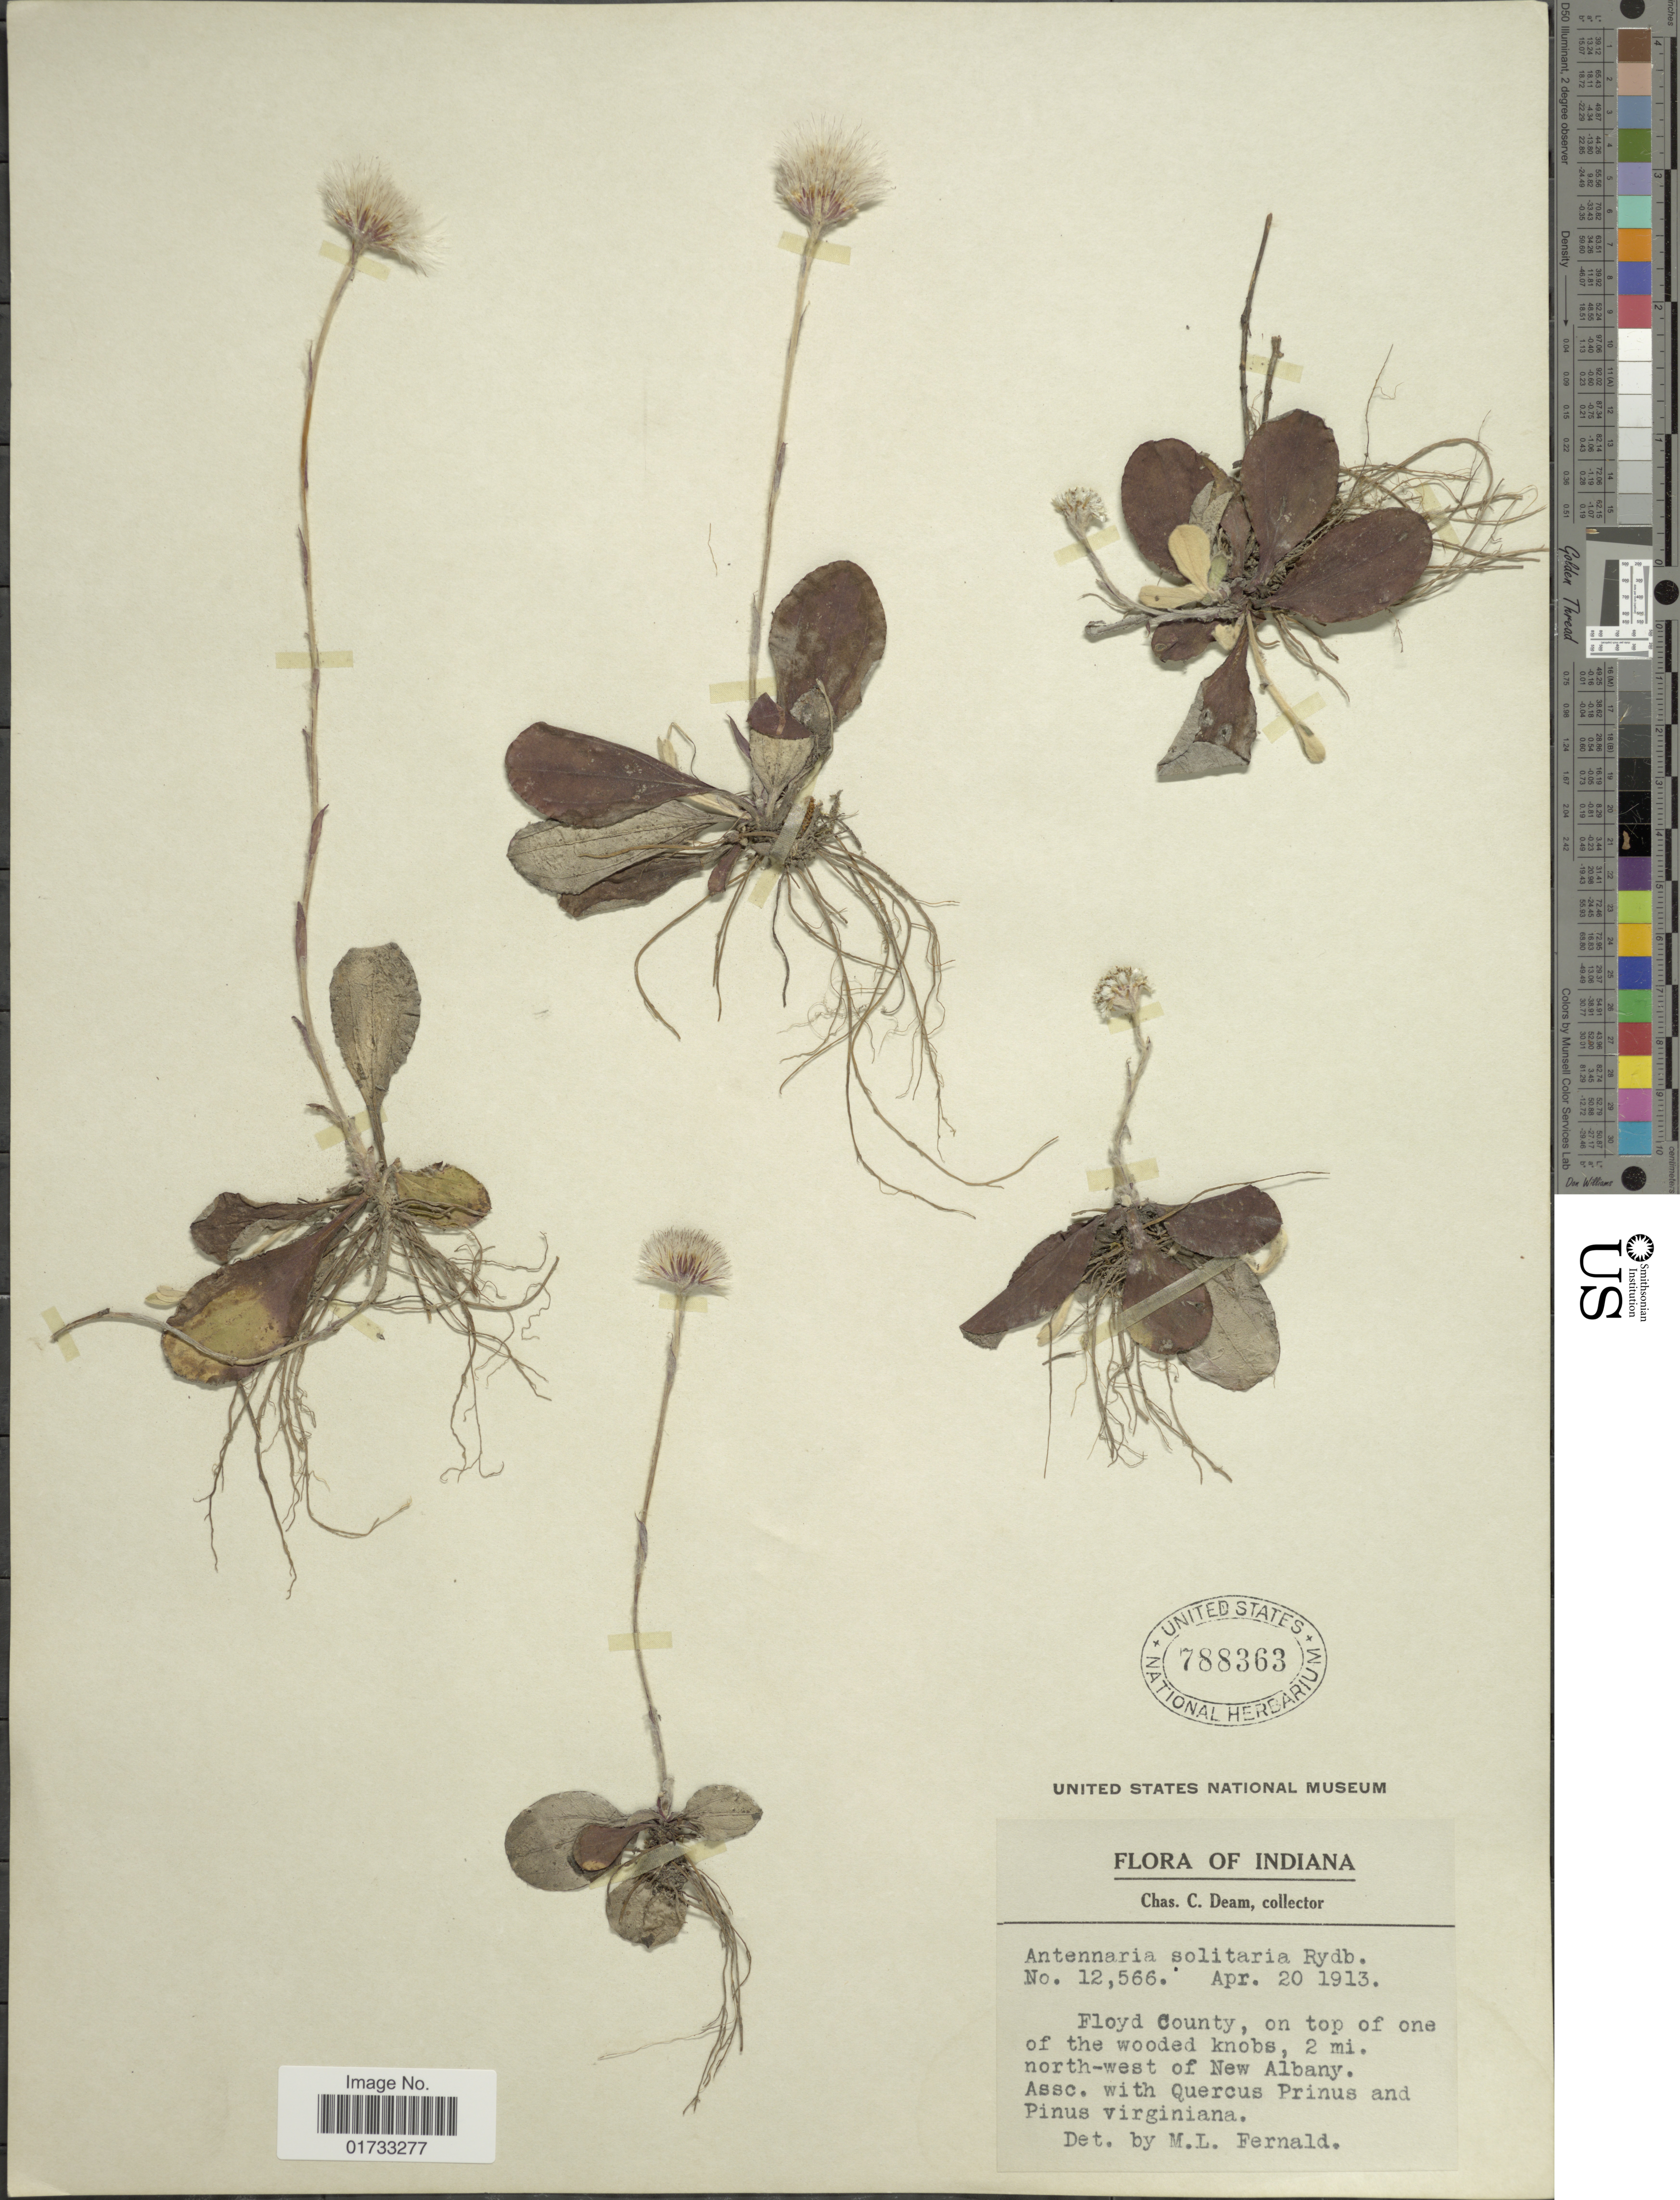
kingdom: Plantae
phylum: Tracheophyta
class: Magnoliopsida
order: Asterales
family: Asteraceae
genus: Antennaria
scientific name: Antennaria solitaria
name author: Rydb.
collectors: C. C. Deam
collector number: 12566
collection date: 1913-04-20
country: United States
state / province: Indiana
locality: Floyd County, on top of one of the wooded knobs, 2 mi. north-west of New Albany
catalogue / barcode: US 788363